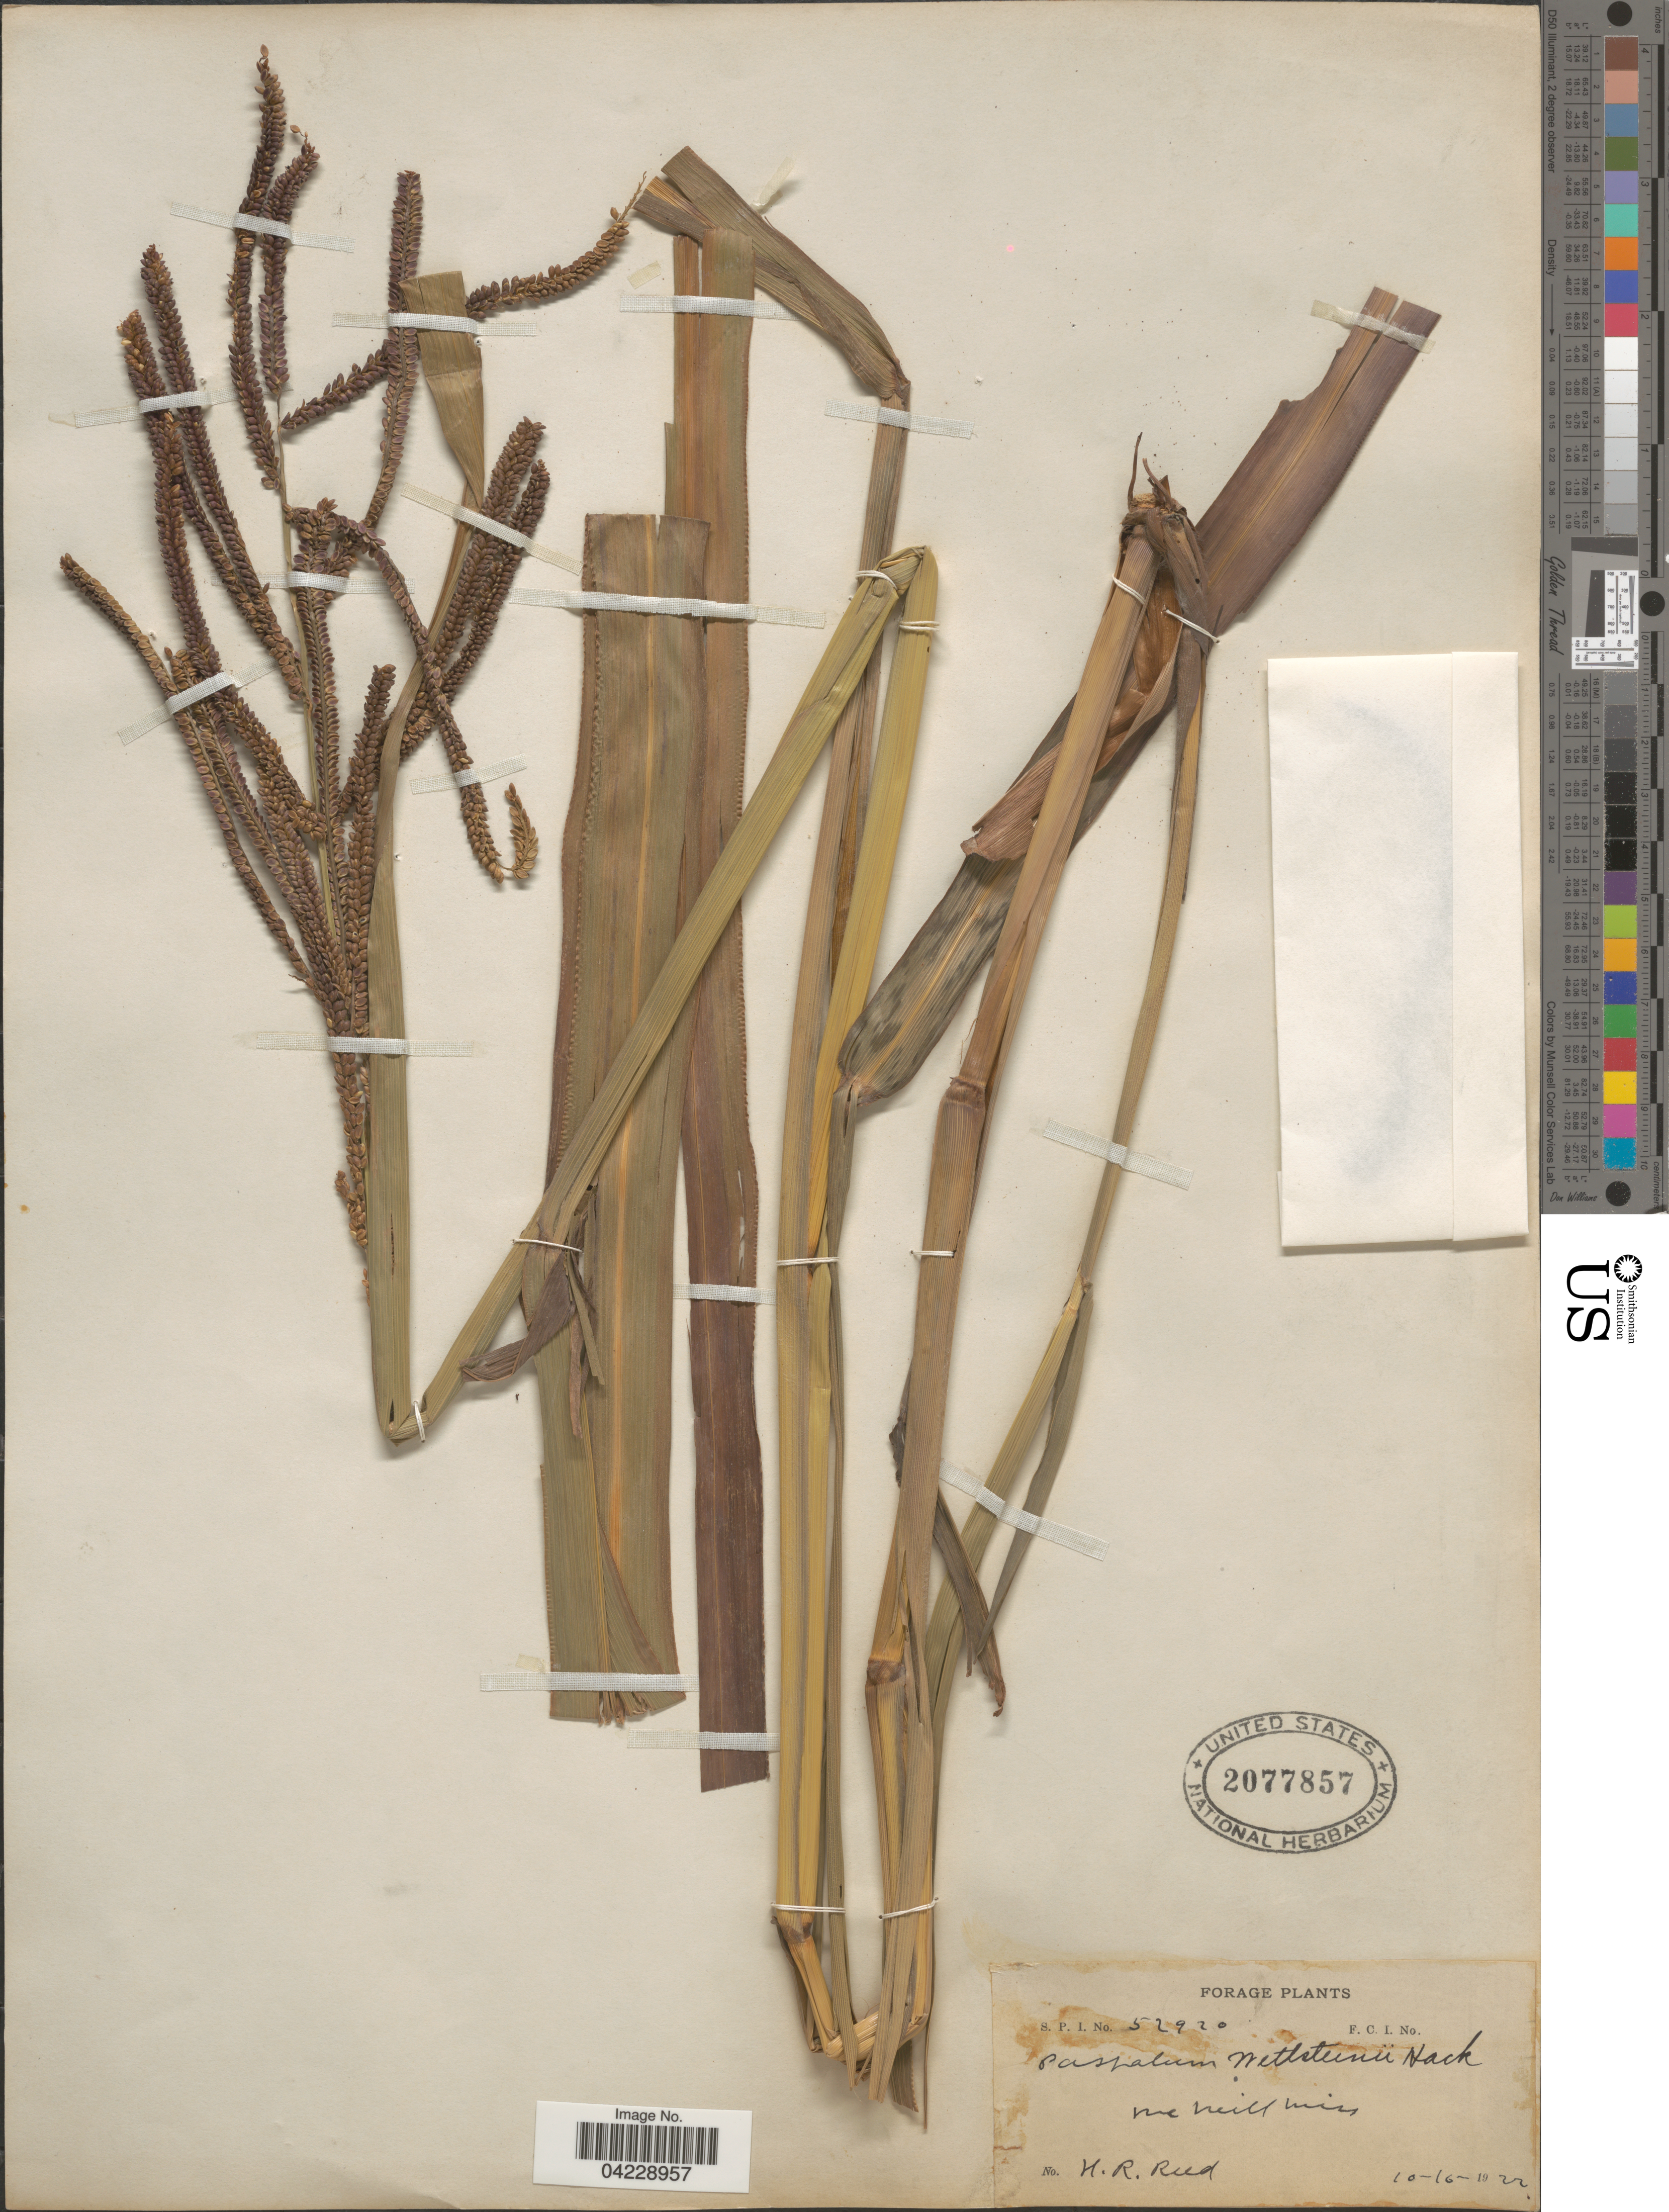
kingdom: Plantae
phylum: Tracheophyta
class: Liliopsida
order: Poales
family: Poaceae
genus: Paspalum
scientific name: Paspalum virgatum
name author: L.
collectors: H. Reed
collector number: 52920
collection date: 1922-10-16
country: United States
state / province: Mississippi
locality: Mc Mill.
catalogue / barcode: US 2077857